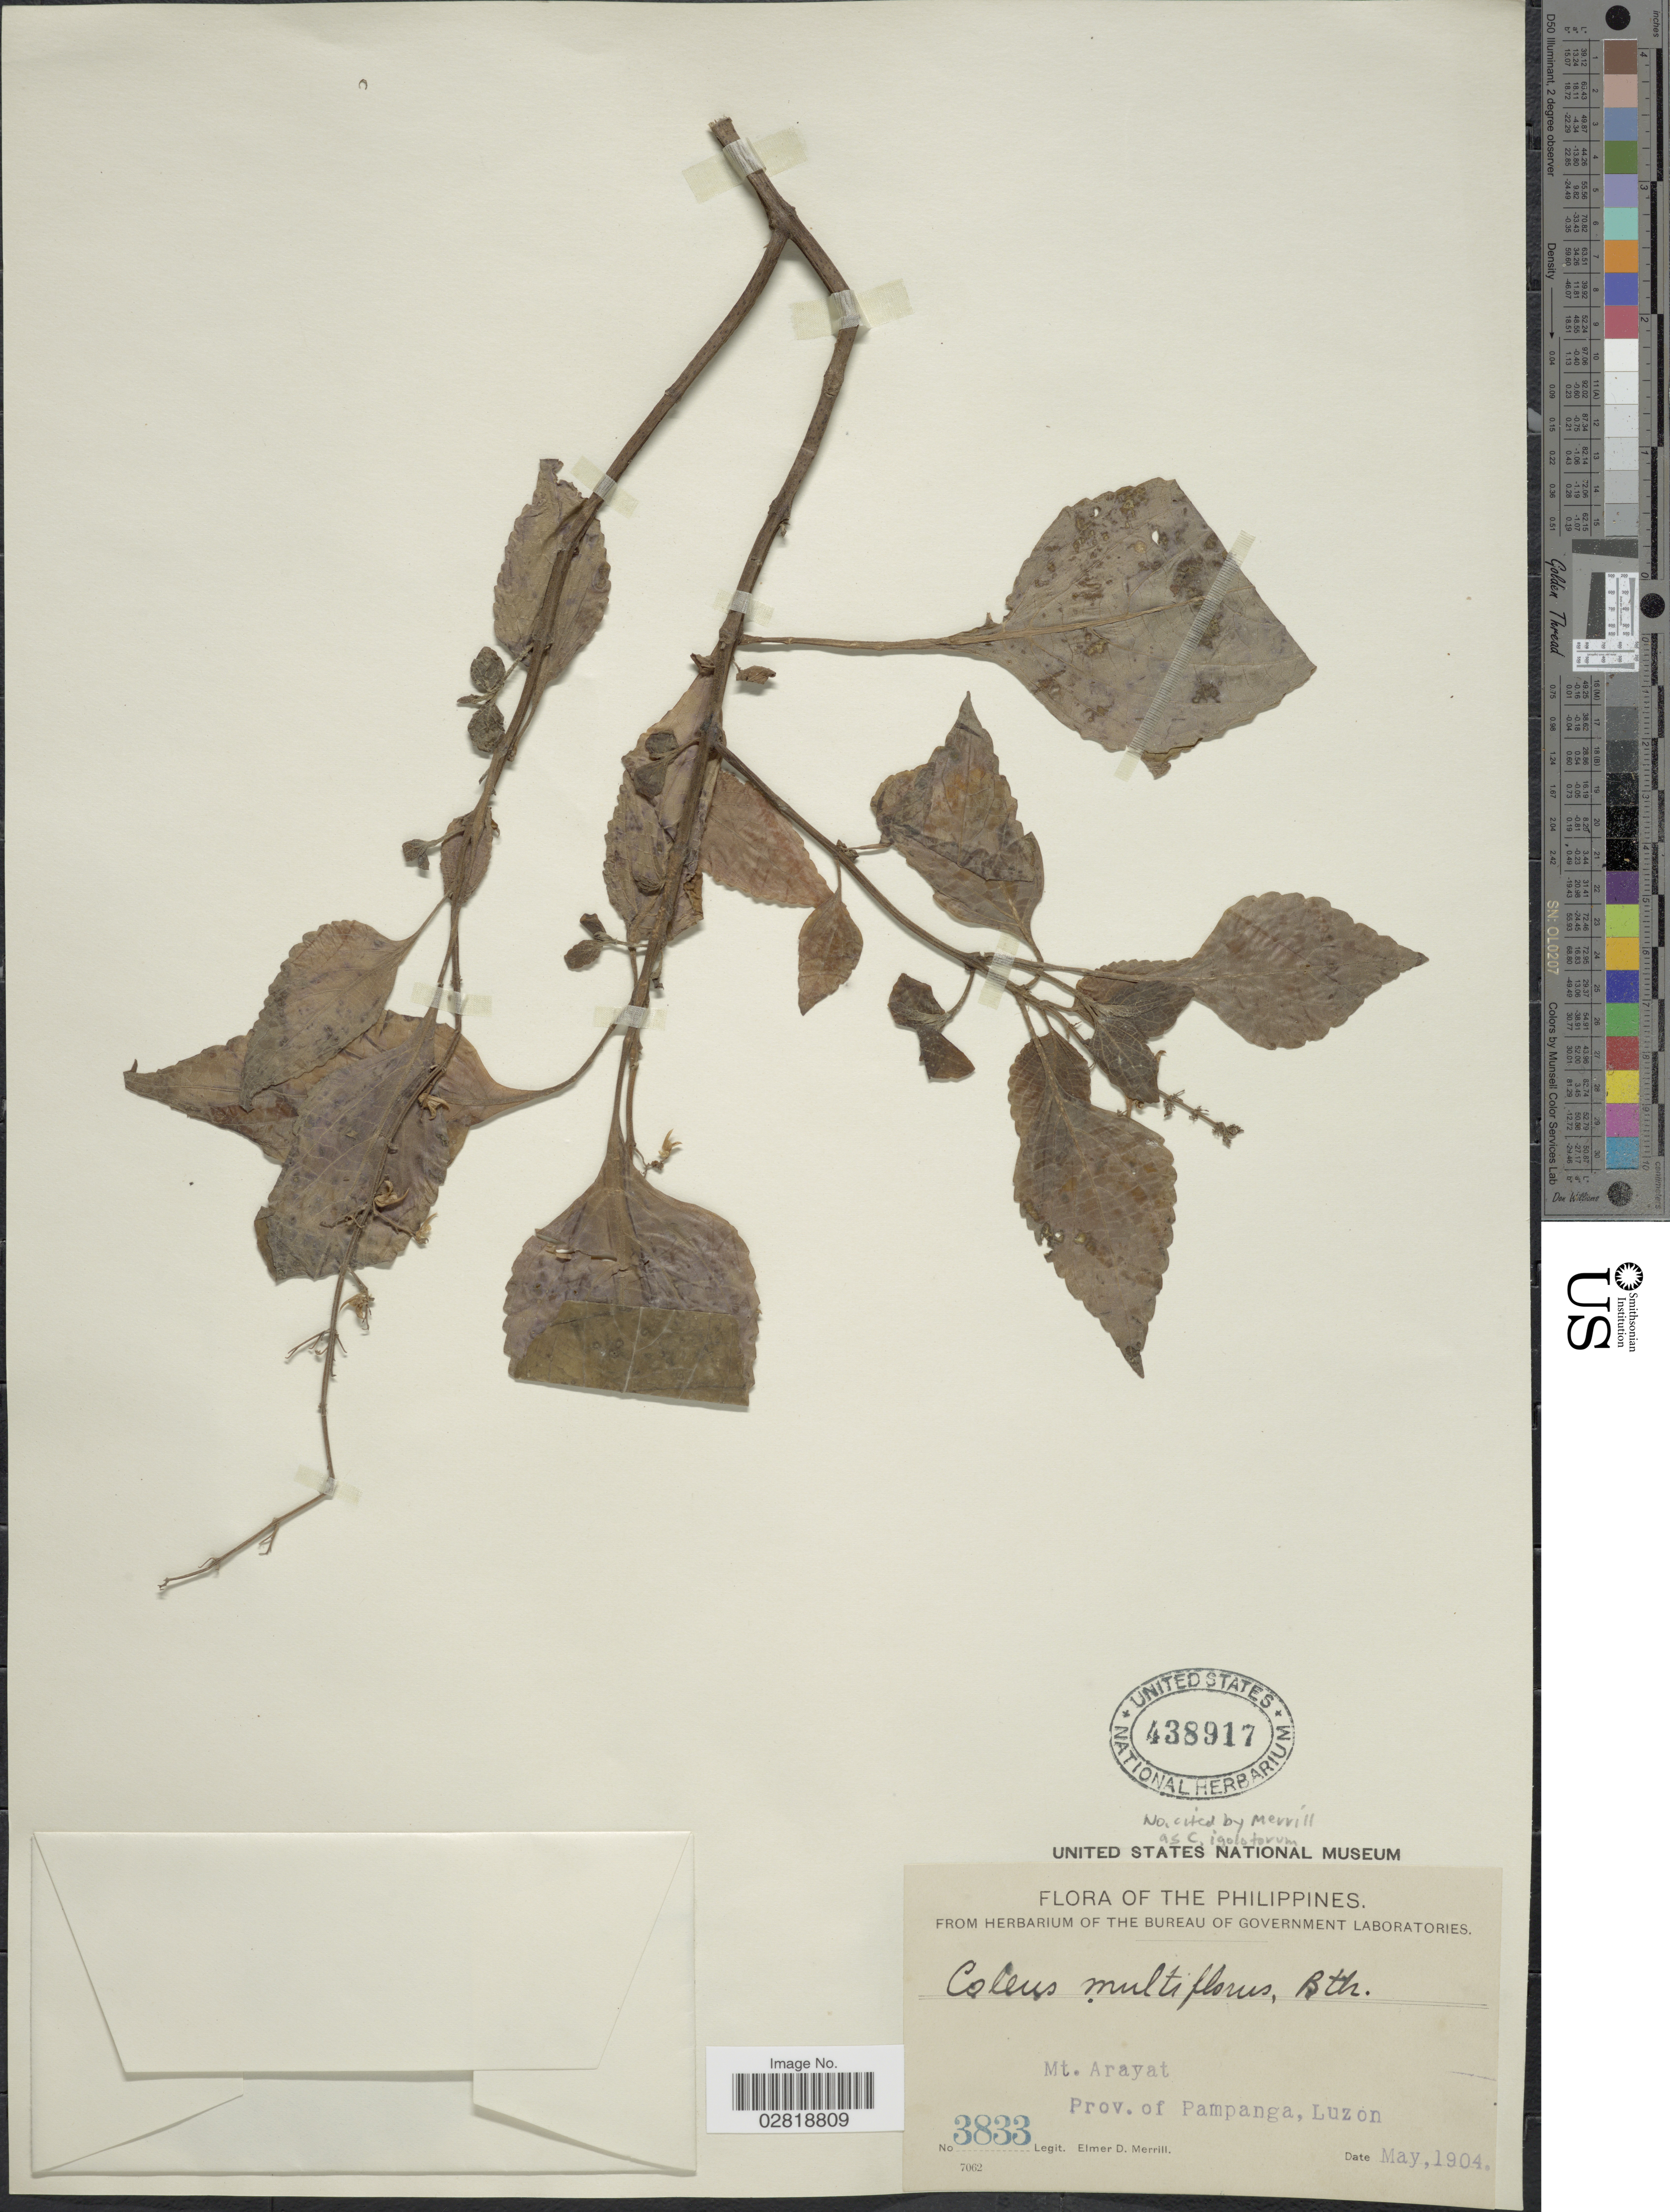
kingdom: Plantae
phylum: Tracheophyta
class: Magnoliopsida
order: Lamiales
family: Lamiaceae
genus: Plectranthus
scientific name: Plectranthus scutellarioides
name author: (L.) R. Br.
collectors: E. D. Merrill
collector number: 3833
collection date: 1904-05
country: Philippines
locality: Mt. Arayat. Prov. of Pampanga, Luzon.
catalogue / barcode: US 438917